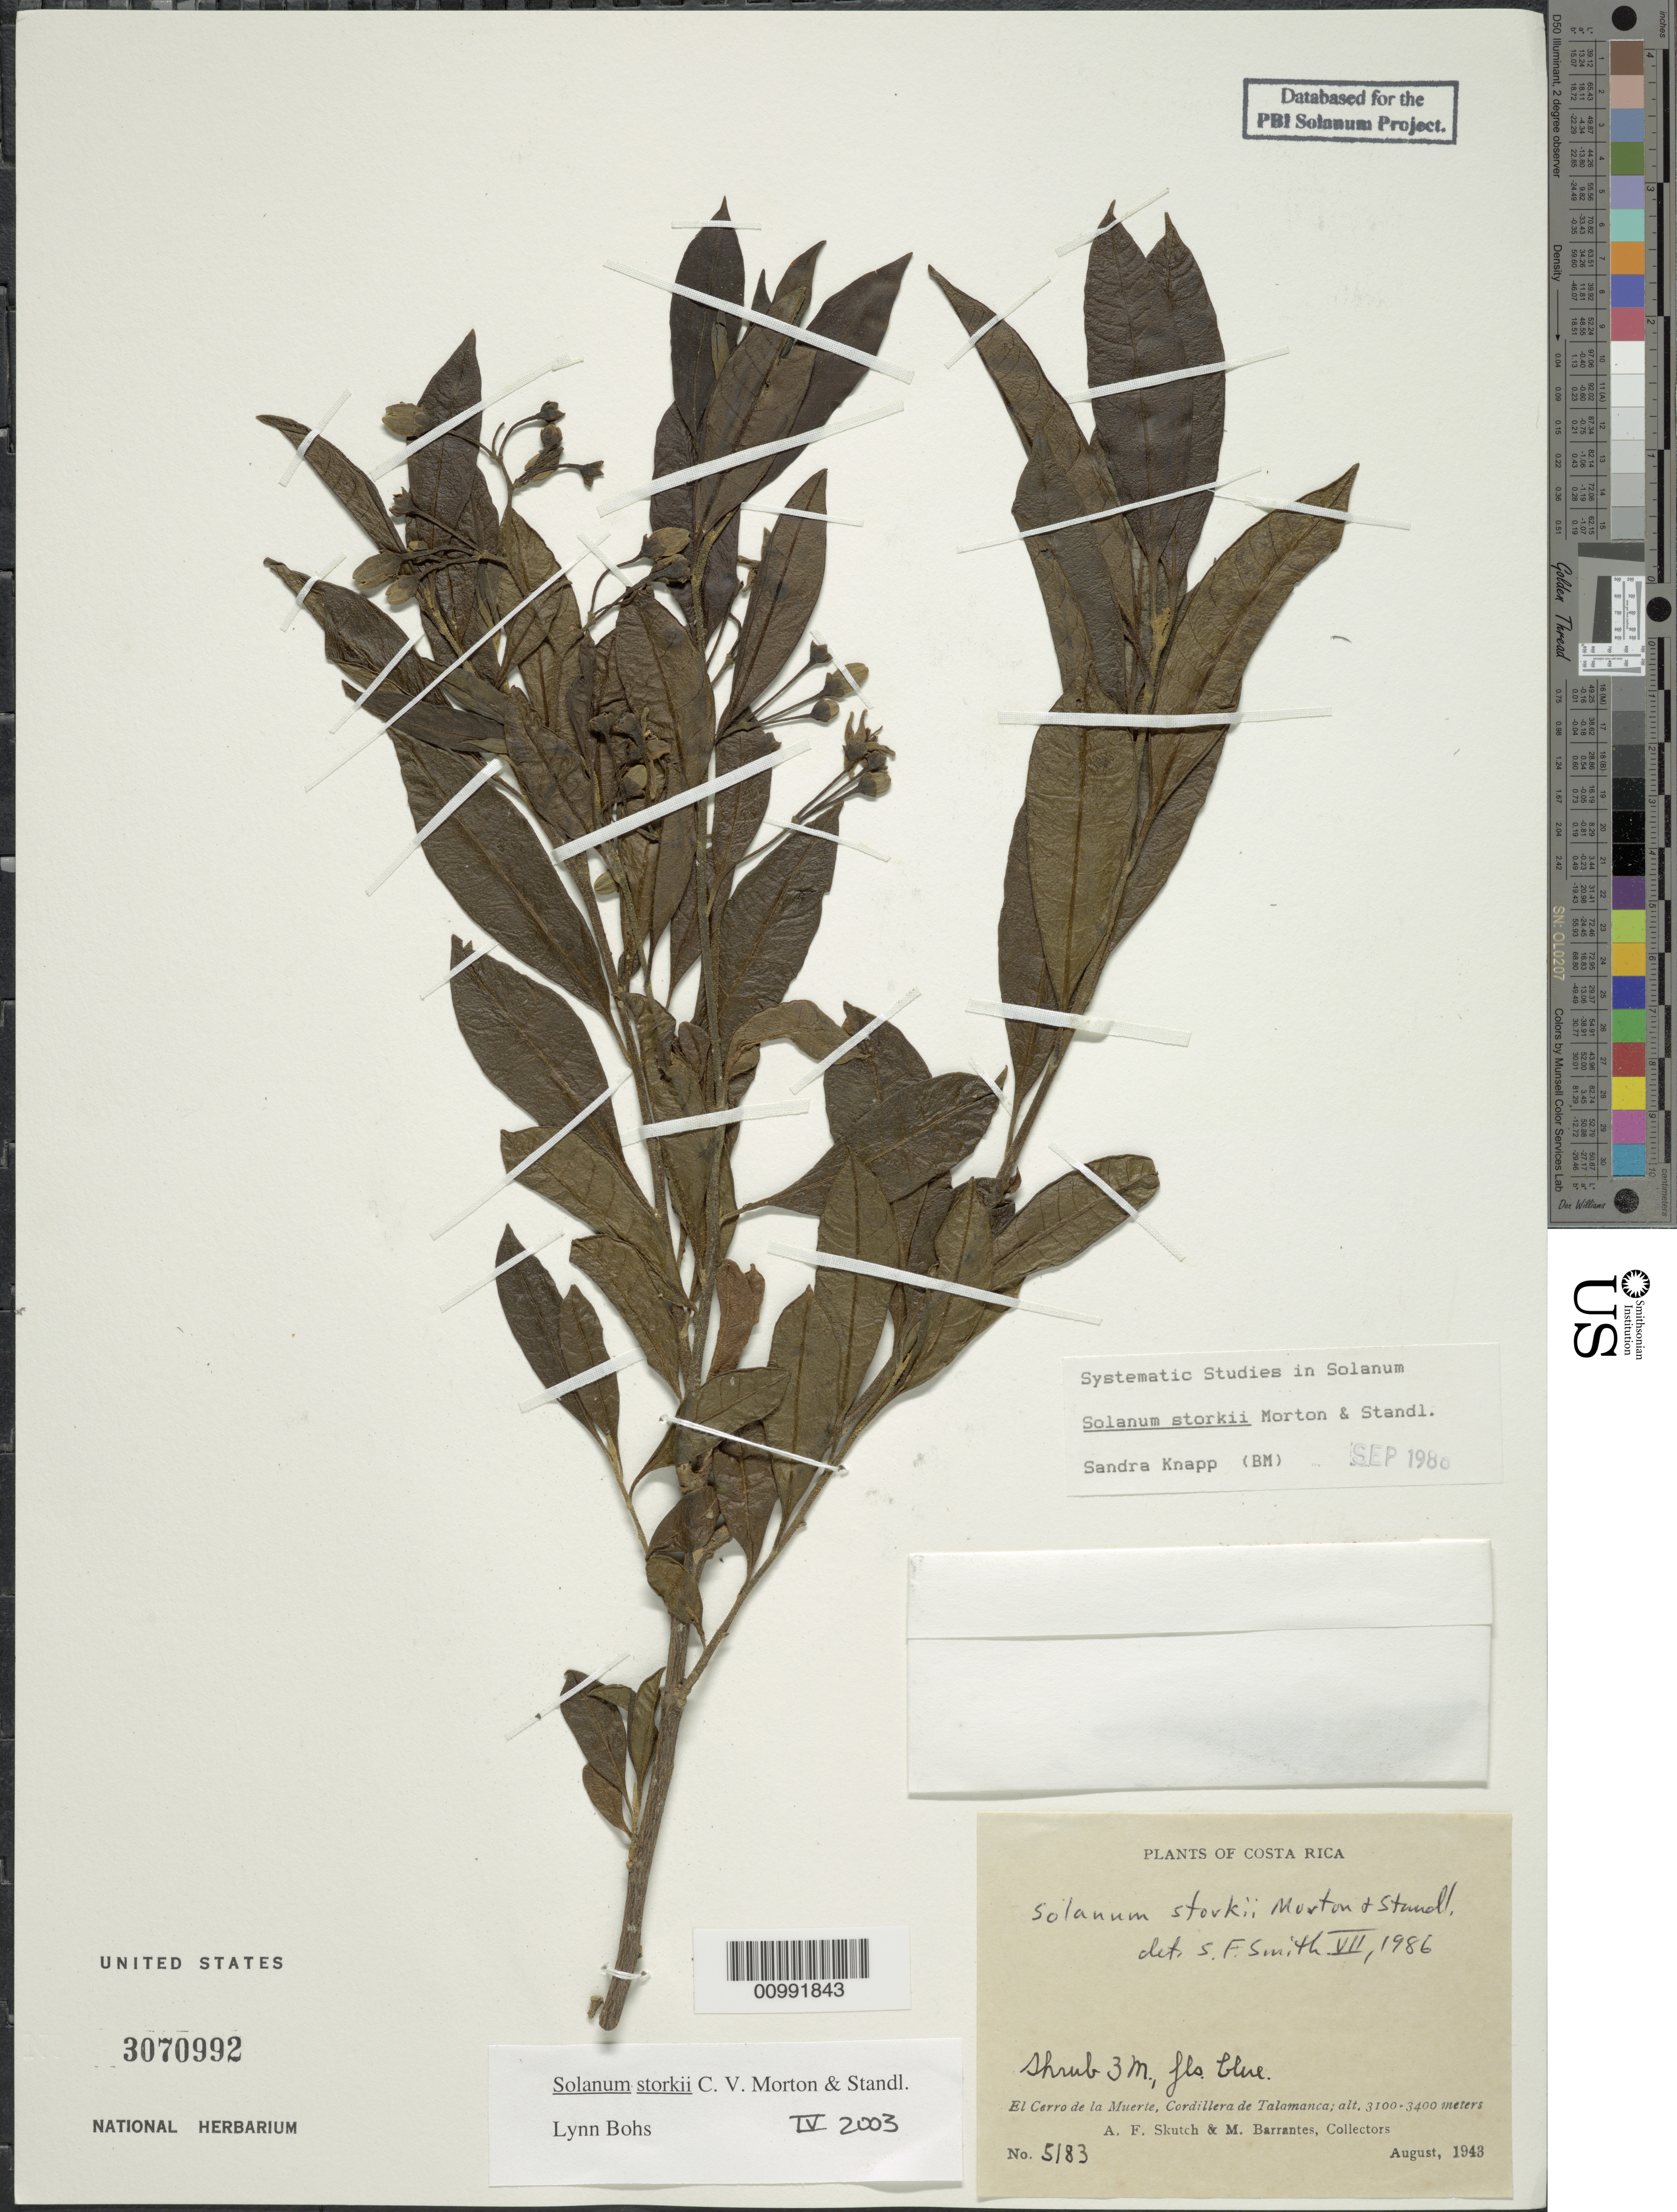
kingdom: Plantae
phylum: Tracheophyta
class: Magnoliopsida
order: Solanales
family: Solanaceae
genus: Solanum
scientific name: Solanum storkii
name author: C.V. Morton & Standl.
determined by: Bohs, L. A.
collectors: A. F. Skutch & M. Barrantes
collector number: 5183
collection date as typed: Aug 1943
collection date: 1943-08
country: Costa Rica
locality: El Cerro de la Muerte, Cordillera de Talamanca;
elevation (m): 3100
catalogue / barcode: US 3070992